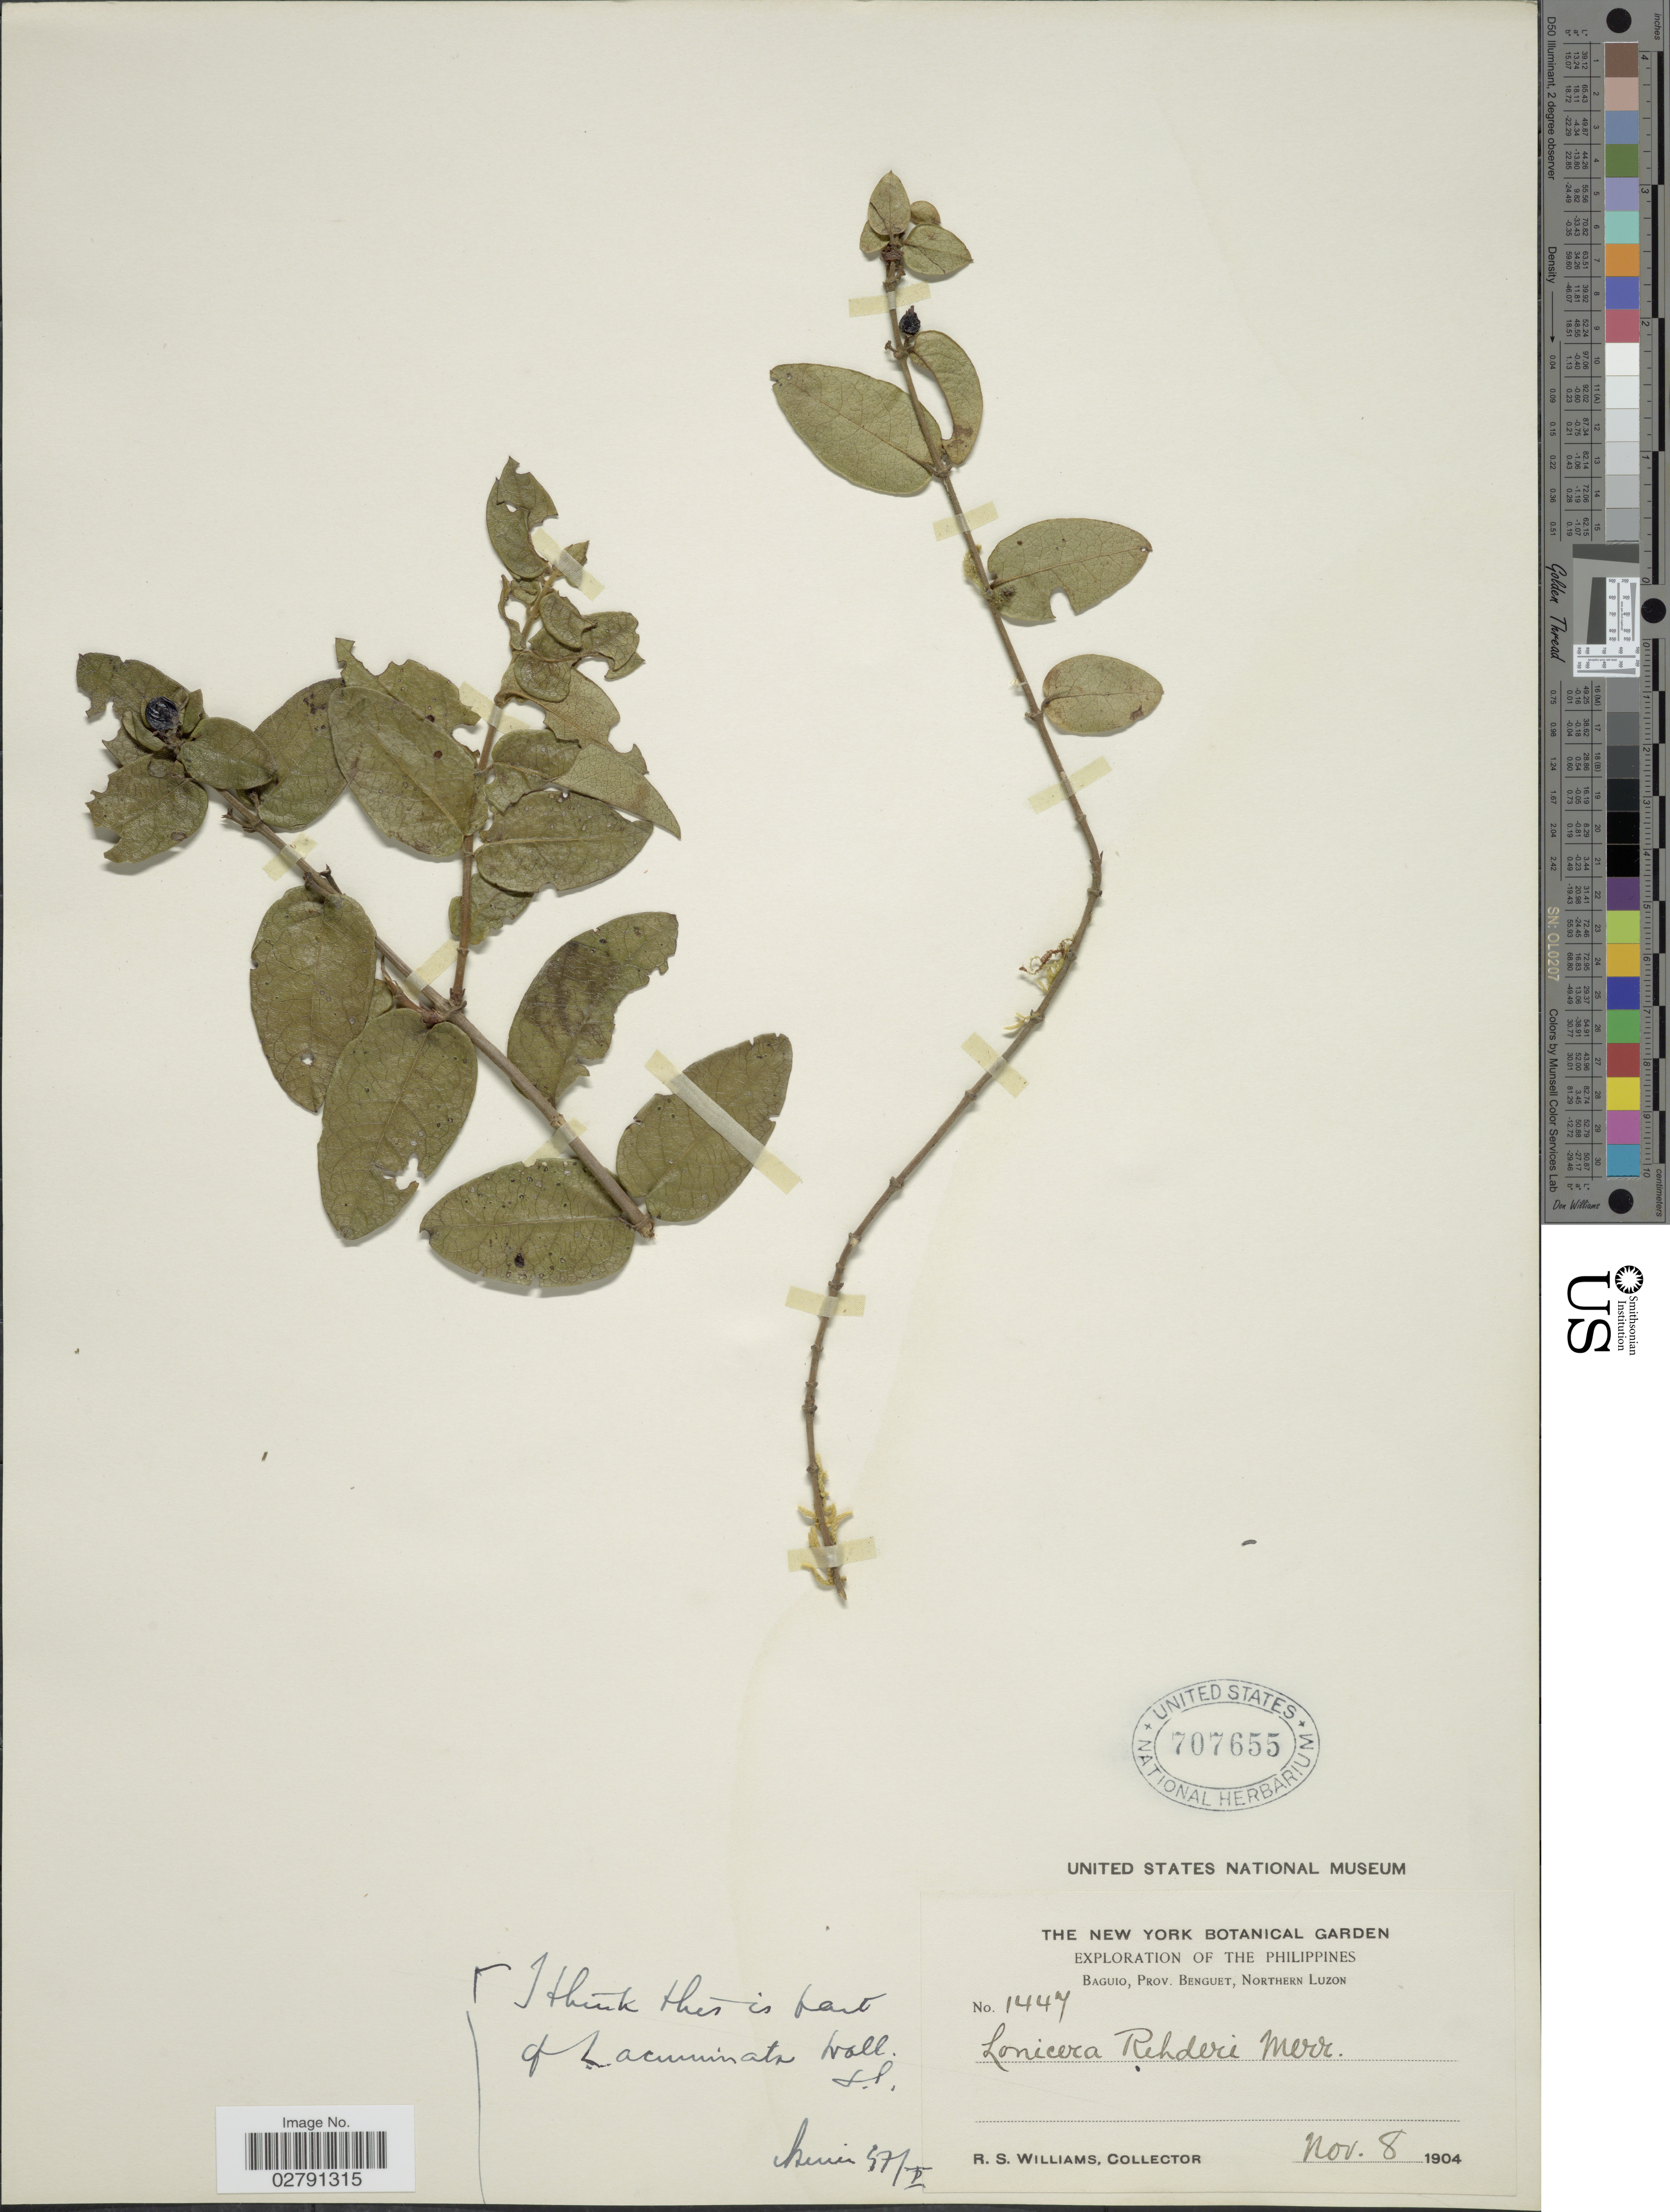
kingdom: Plantae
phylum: Tracheophyta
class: Magnoliopsida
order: Dipsacales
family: Caprifoliaceae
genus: Lonicera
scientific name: Lonicera rehderi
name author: Merr.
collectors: R. S. Williams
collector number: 1447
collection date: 1904-11-08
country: Philippines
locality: Baguio, Prov. Benguet, Northern Luzon.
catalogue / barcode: US 707655